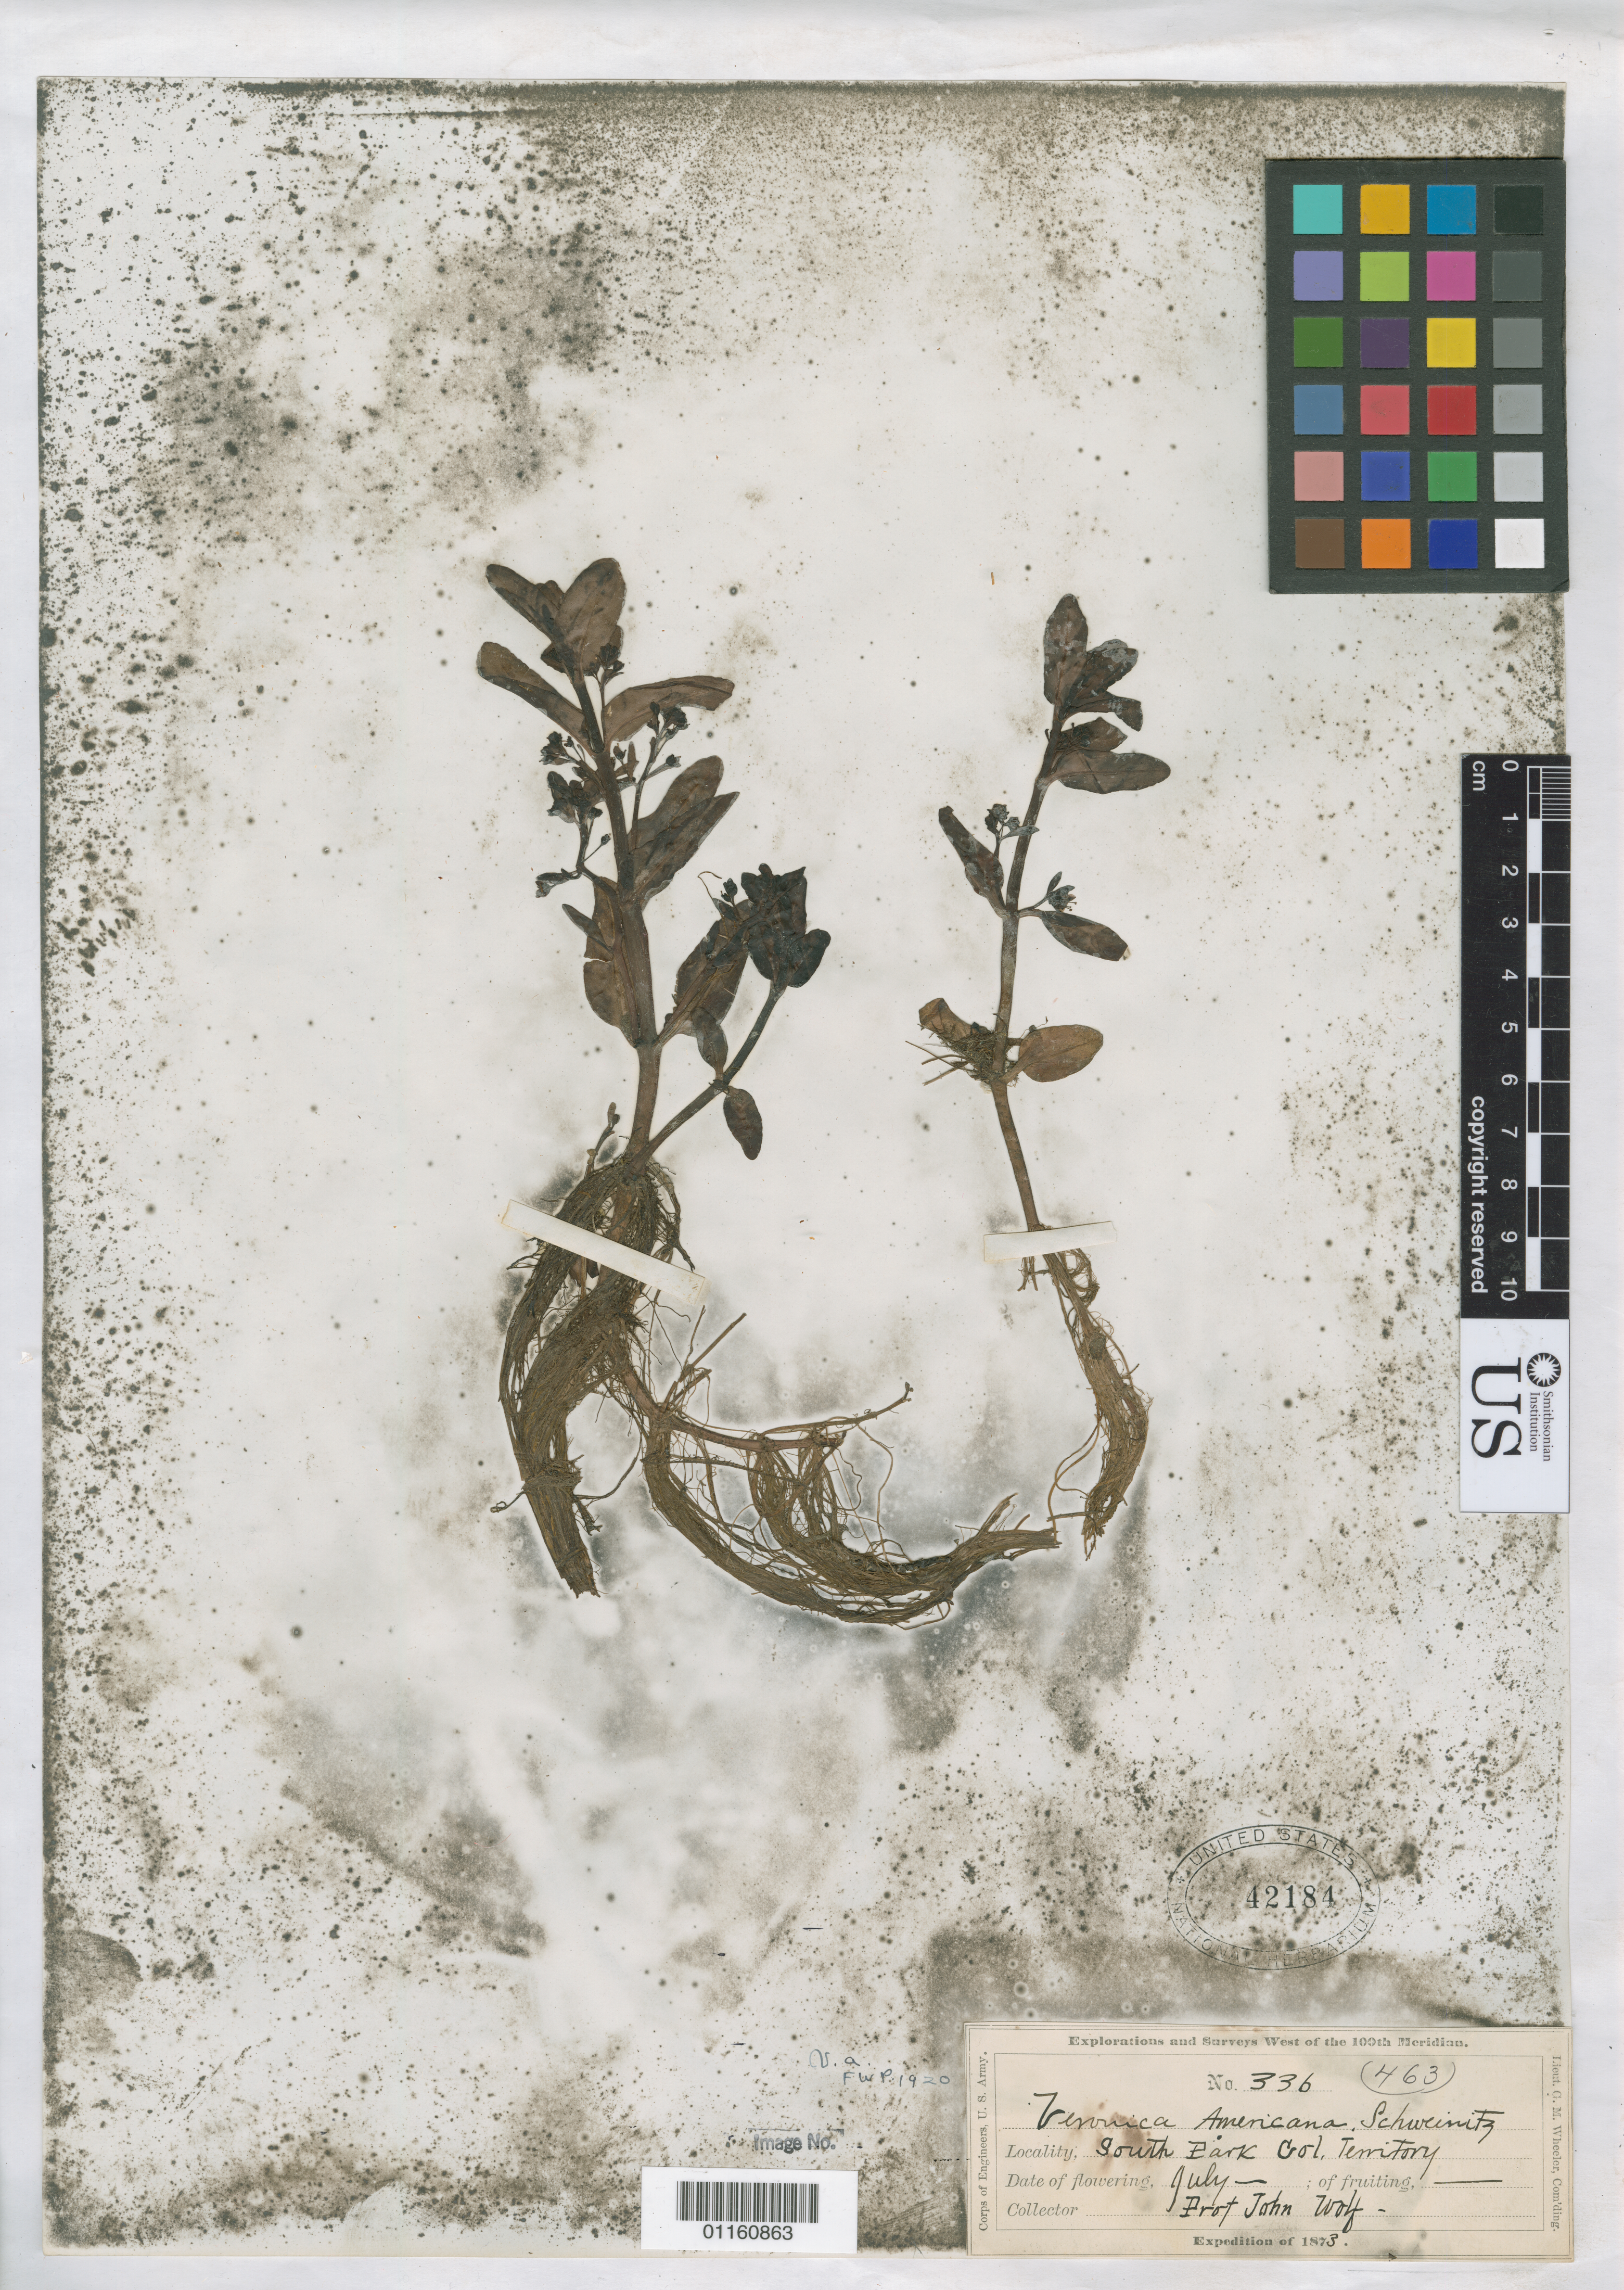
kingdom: Plantae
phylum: Tracheophyta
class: Magnoliopsida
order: Lamiales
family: Plantaginaceae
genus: Veronica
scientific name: Veronica americana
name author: Schwein. ex Benth.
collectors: J. Wolf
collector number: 336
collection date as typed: Jul 1873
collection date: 1873-07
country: United States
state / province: Colorado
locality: South Park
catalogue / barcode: US 421184